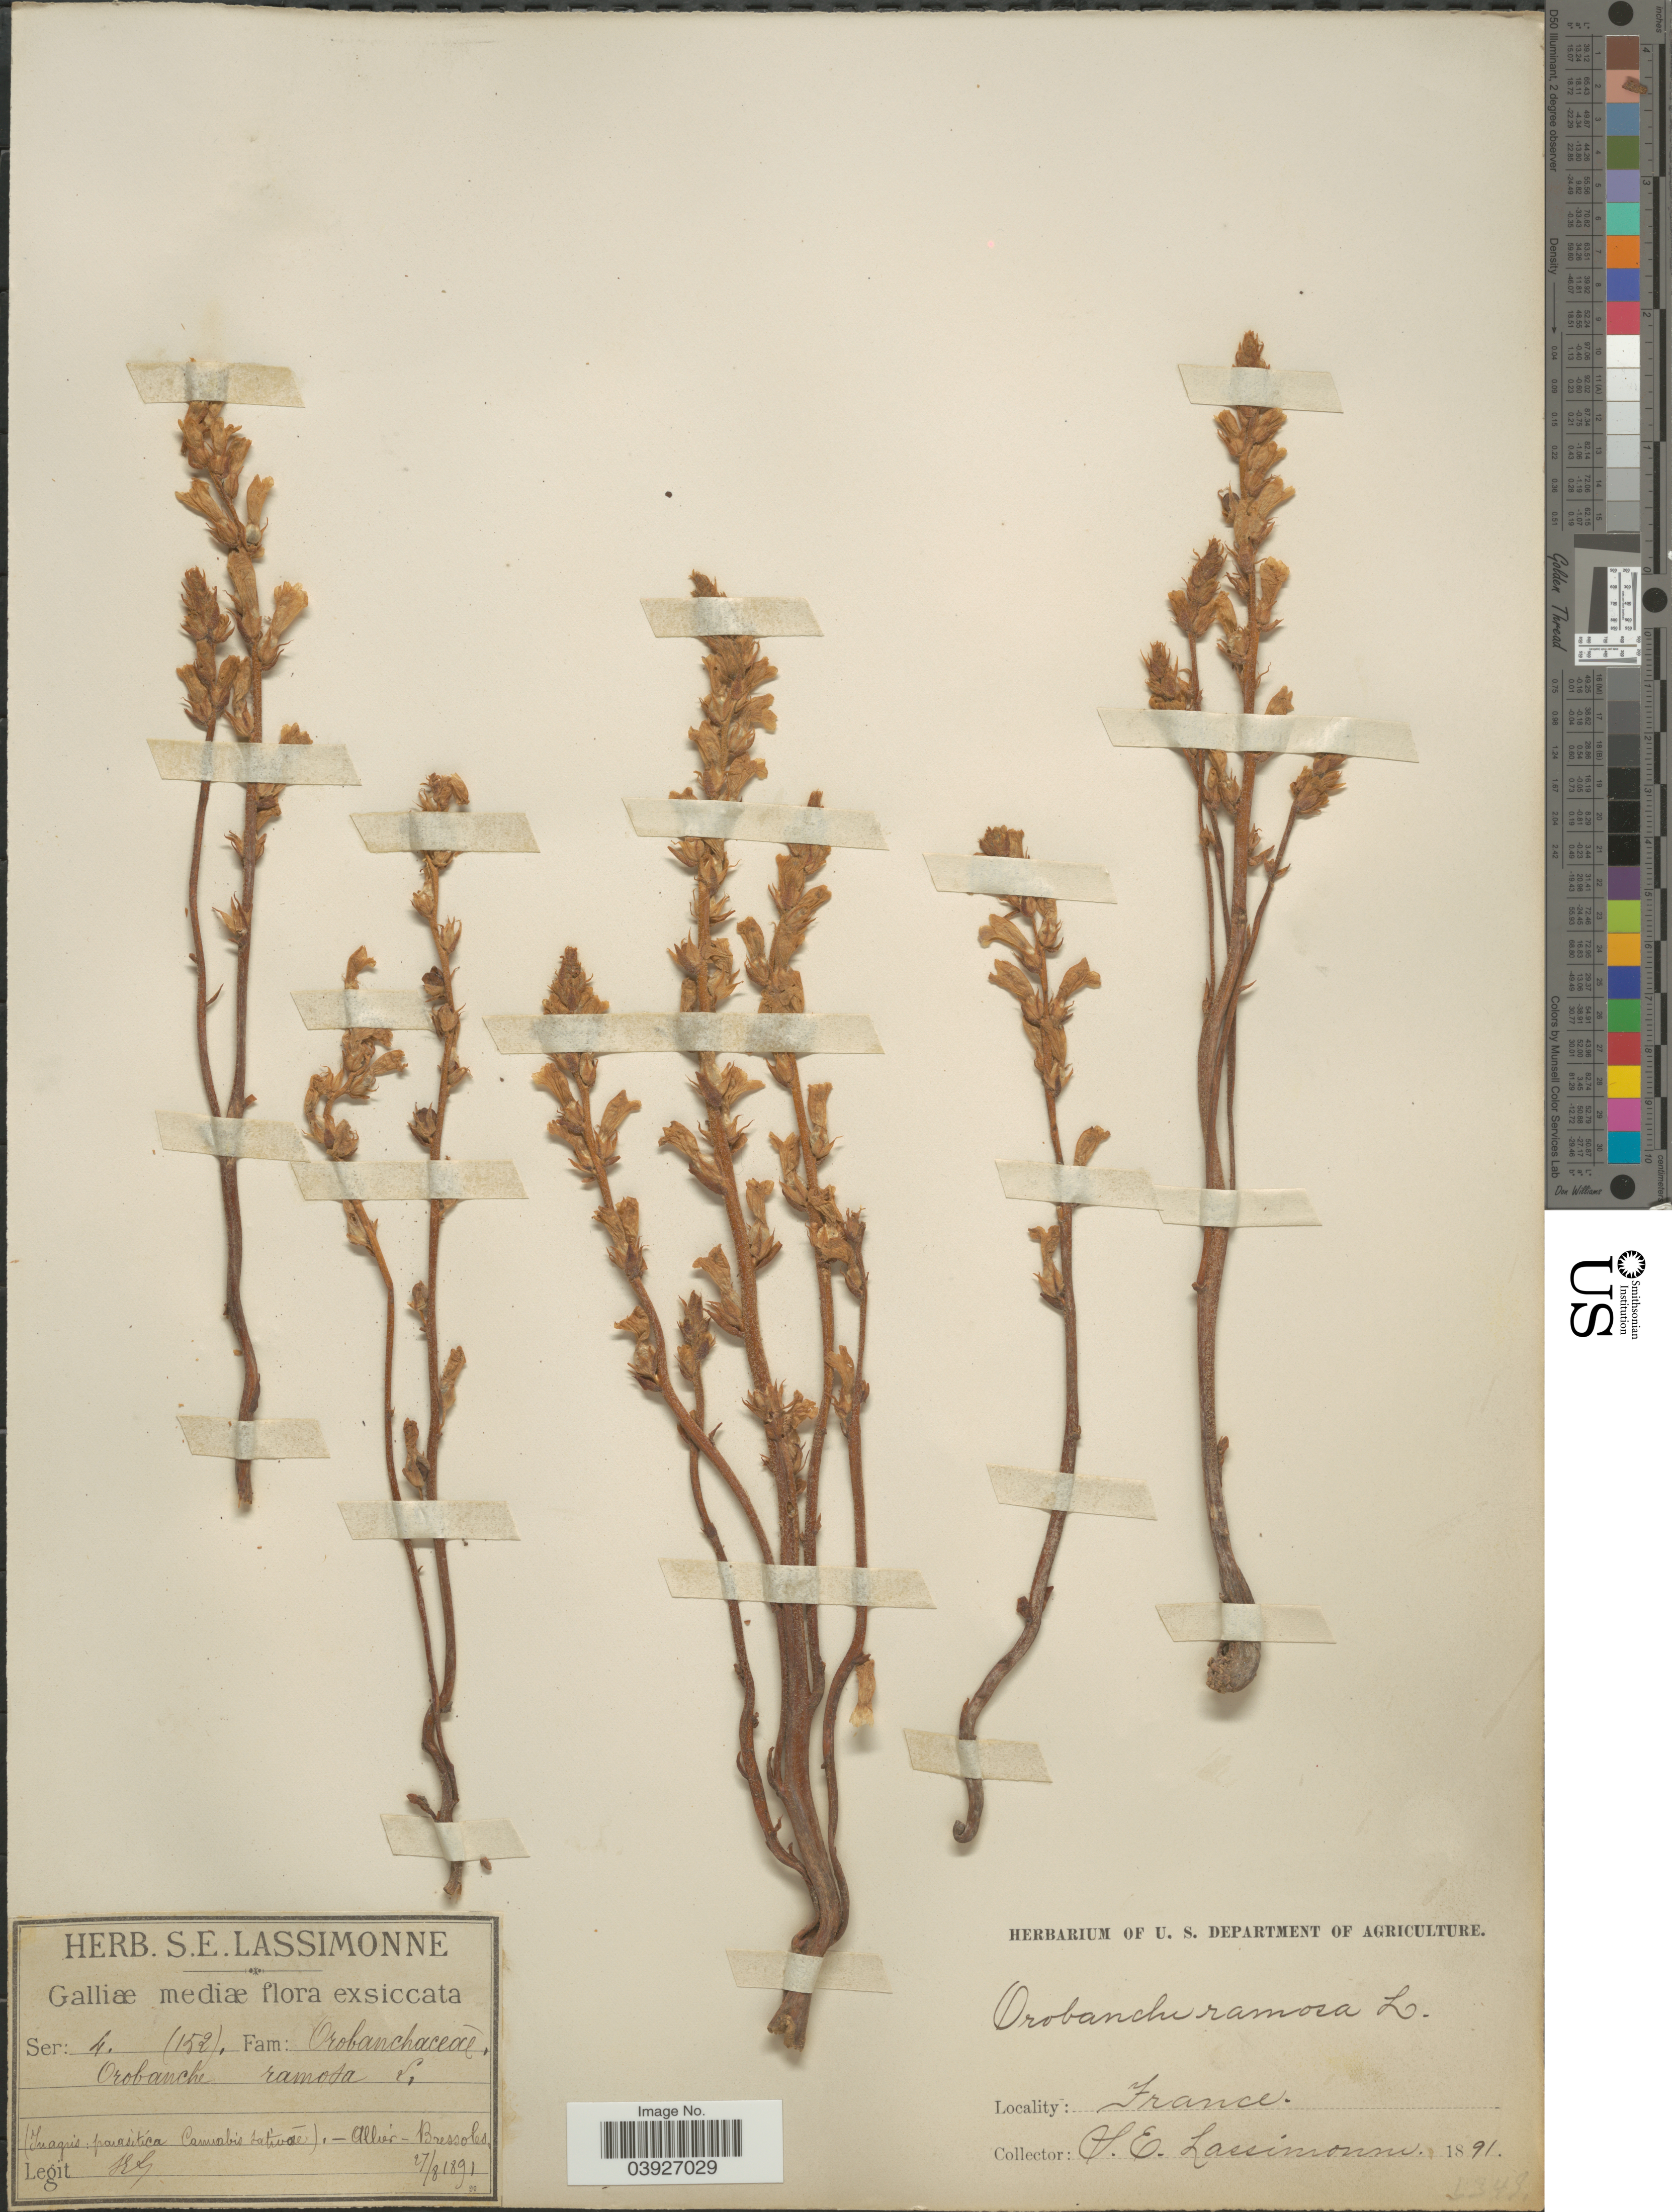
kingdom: Plantae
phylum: Tracheophyta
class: Magnoliopsida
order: Lamiales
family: Orobanchaceae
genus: Orobanche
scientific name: Orobanche ramosa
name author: L.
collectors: S. Lassimonne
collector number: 152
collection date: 1891-08-27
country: France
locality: Galliæ mediæ. Allier - Bressoles.